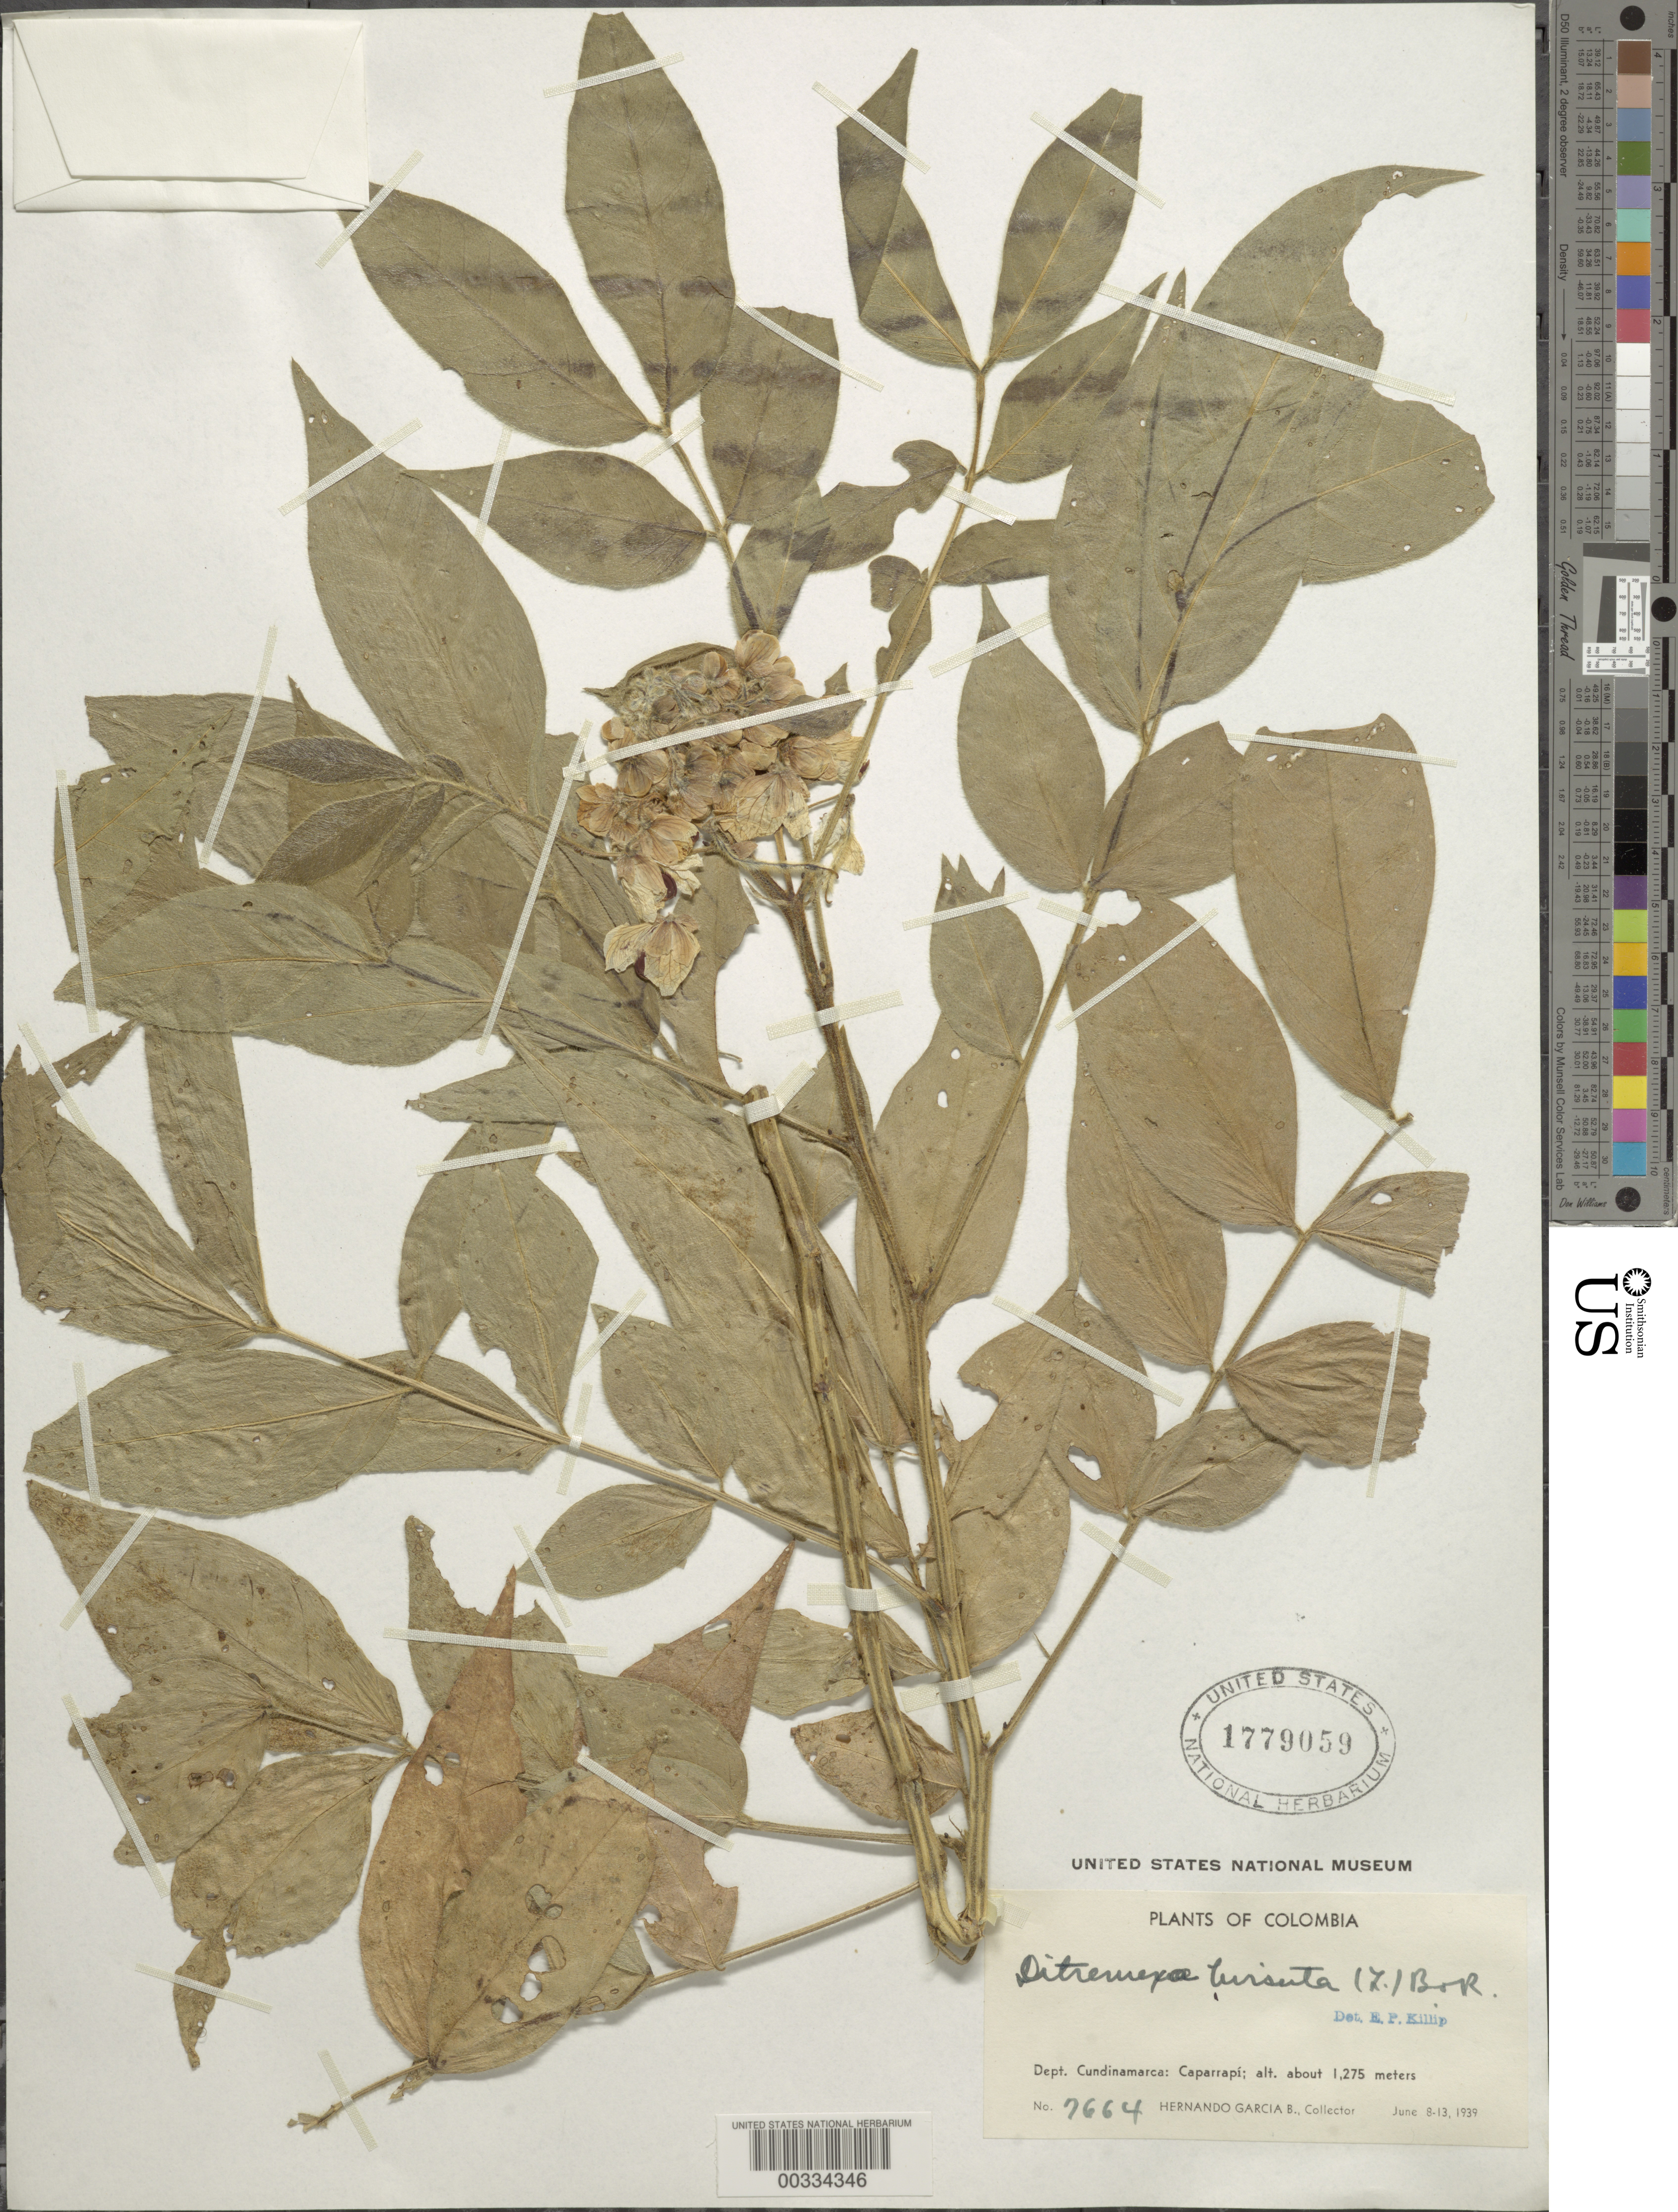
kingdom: Plantae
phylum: Tracheophyta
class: Magnoliopsida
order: Fabales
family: Fabaceae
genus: Senna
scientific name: Senna hirsuta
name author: (L.) H.S. Irwin & Barneby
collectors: H. García Barriga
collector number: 7664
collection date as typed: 08 Jun 1939 to 13 Jun 1939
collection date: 1939-06-08/1939-06-13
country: Colombia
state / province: Cundinamarca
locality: Caparrapi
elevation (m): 1275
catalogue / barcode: US 1779059